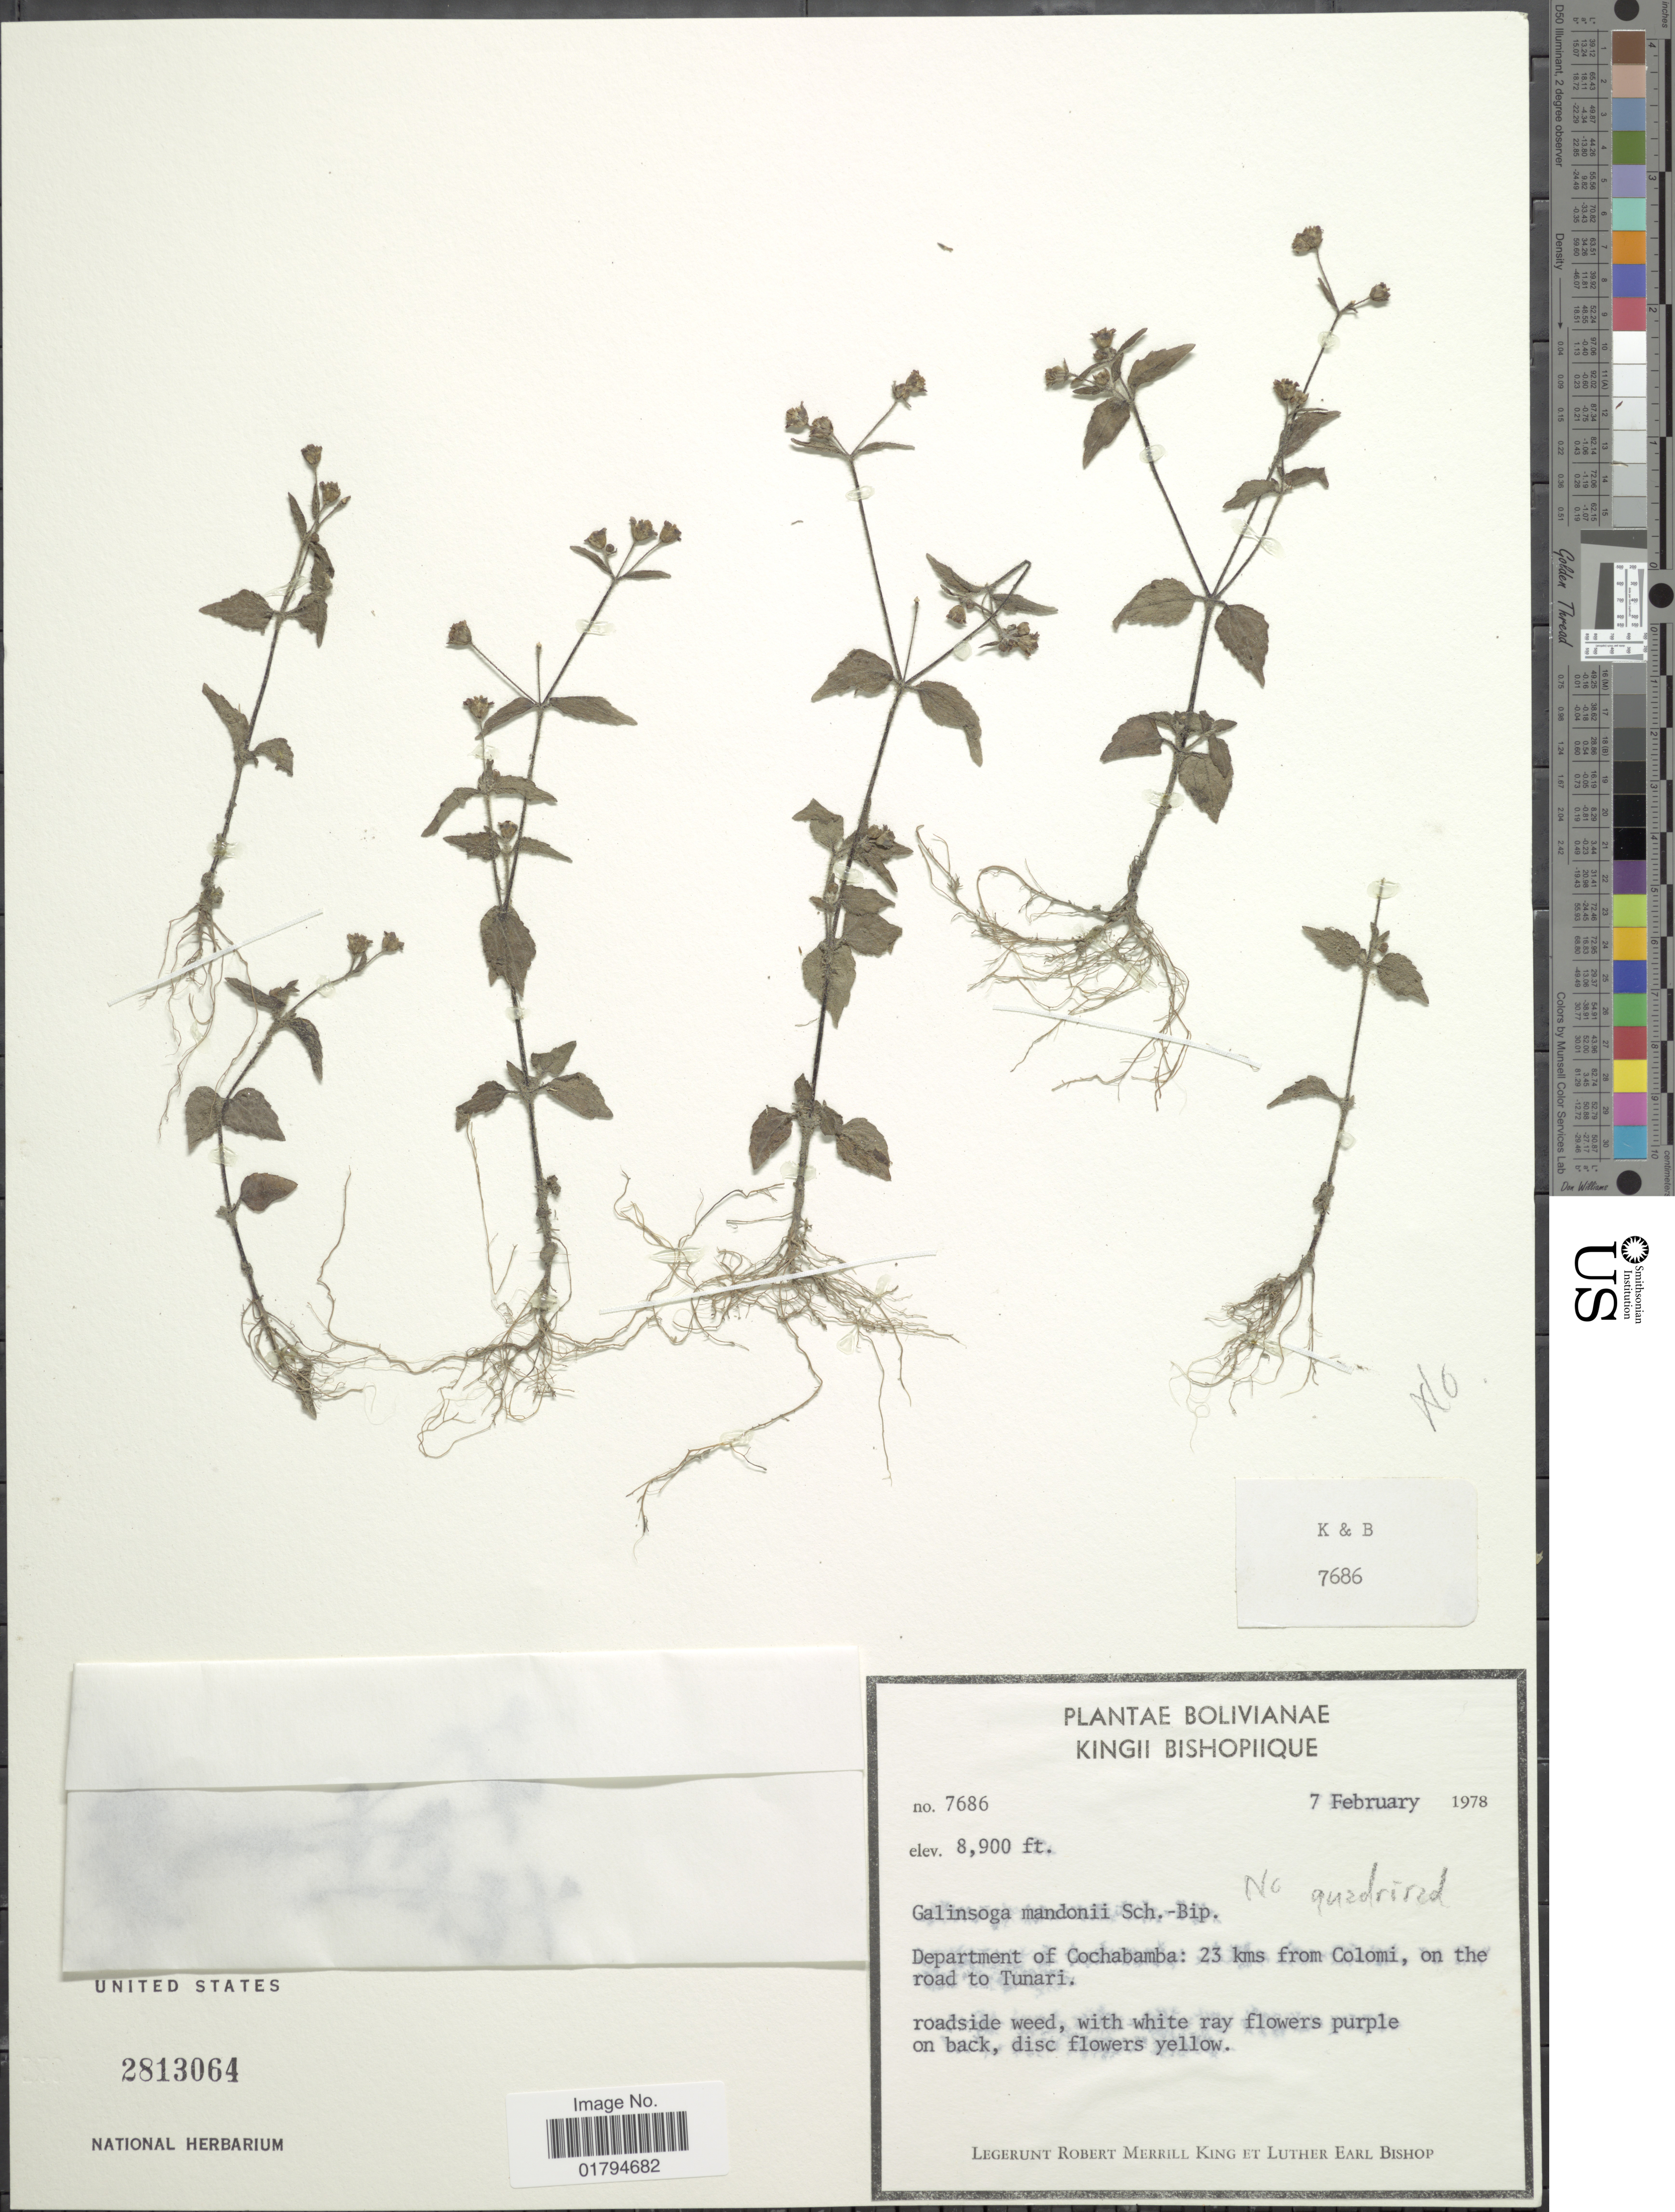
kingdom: Plantae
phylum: Tracheophyta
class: Magnoliopsida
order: Asterales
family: Asteraceae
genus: Galinsoga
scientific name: Galinsoga quadriradiata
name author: Ruiz & Pav.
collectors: R. M. King & L. E. Bishop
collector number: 7686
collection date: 1978-02-07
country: Bolivia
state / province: Cochabamba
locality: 23 kms from Colomi, on the road to Tunari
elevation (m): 2713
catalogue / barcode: US 2813064